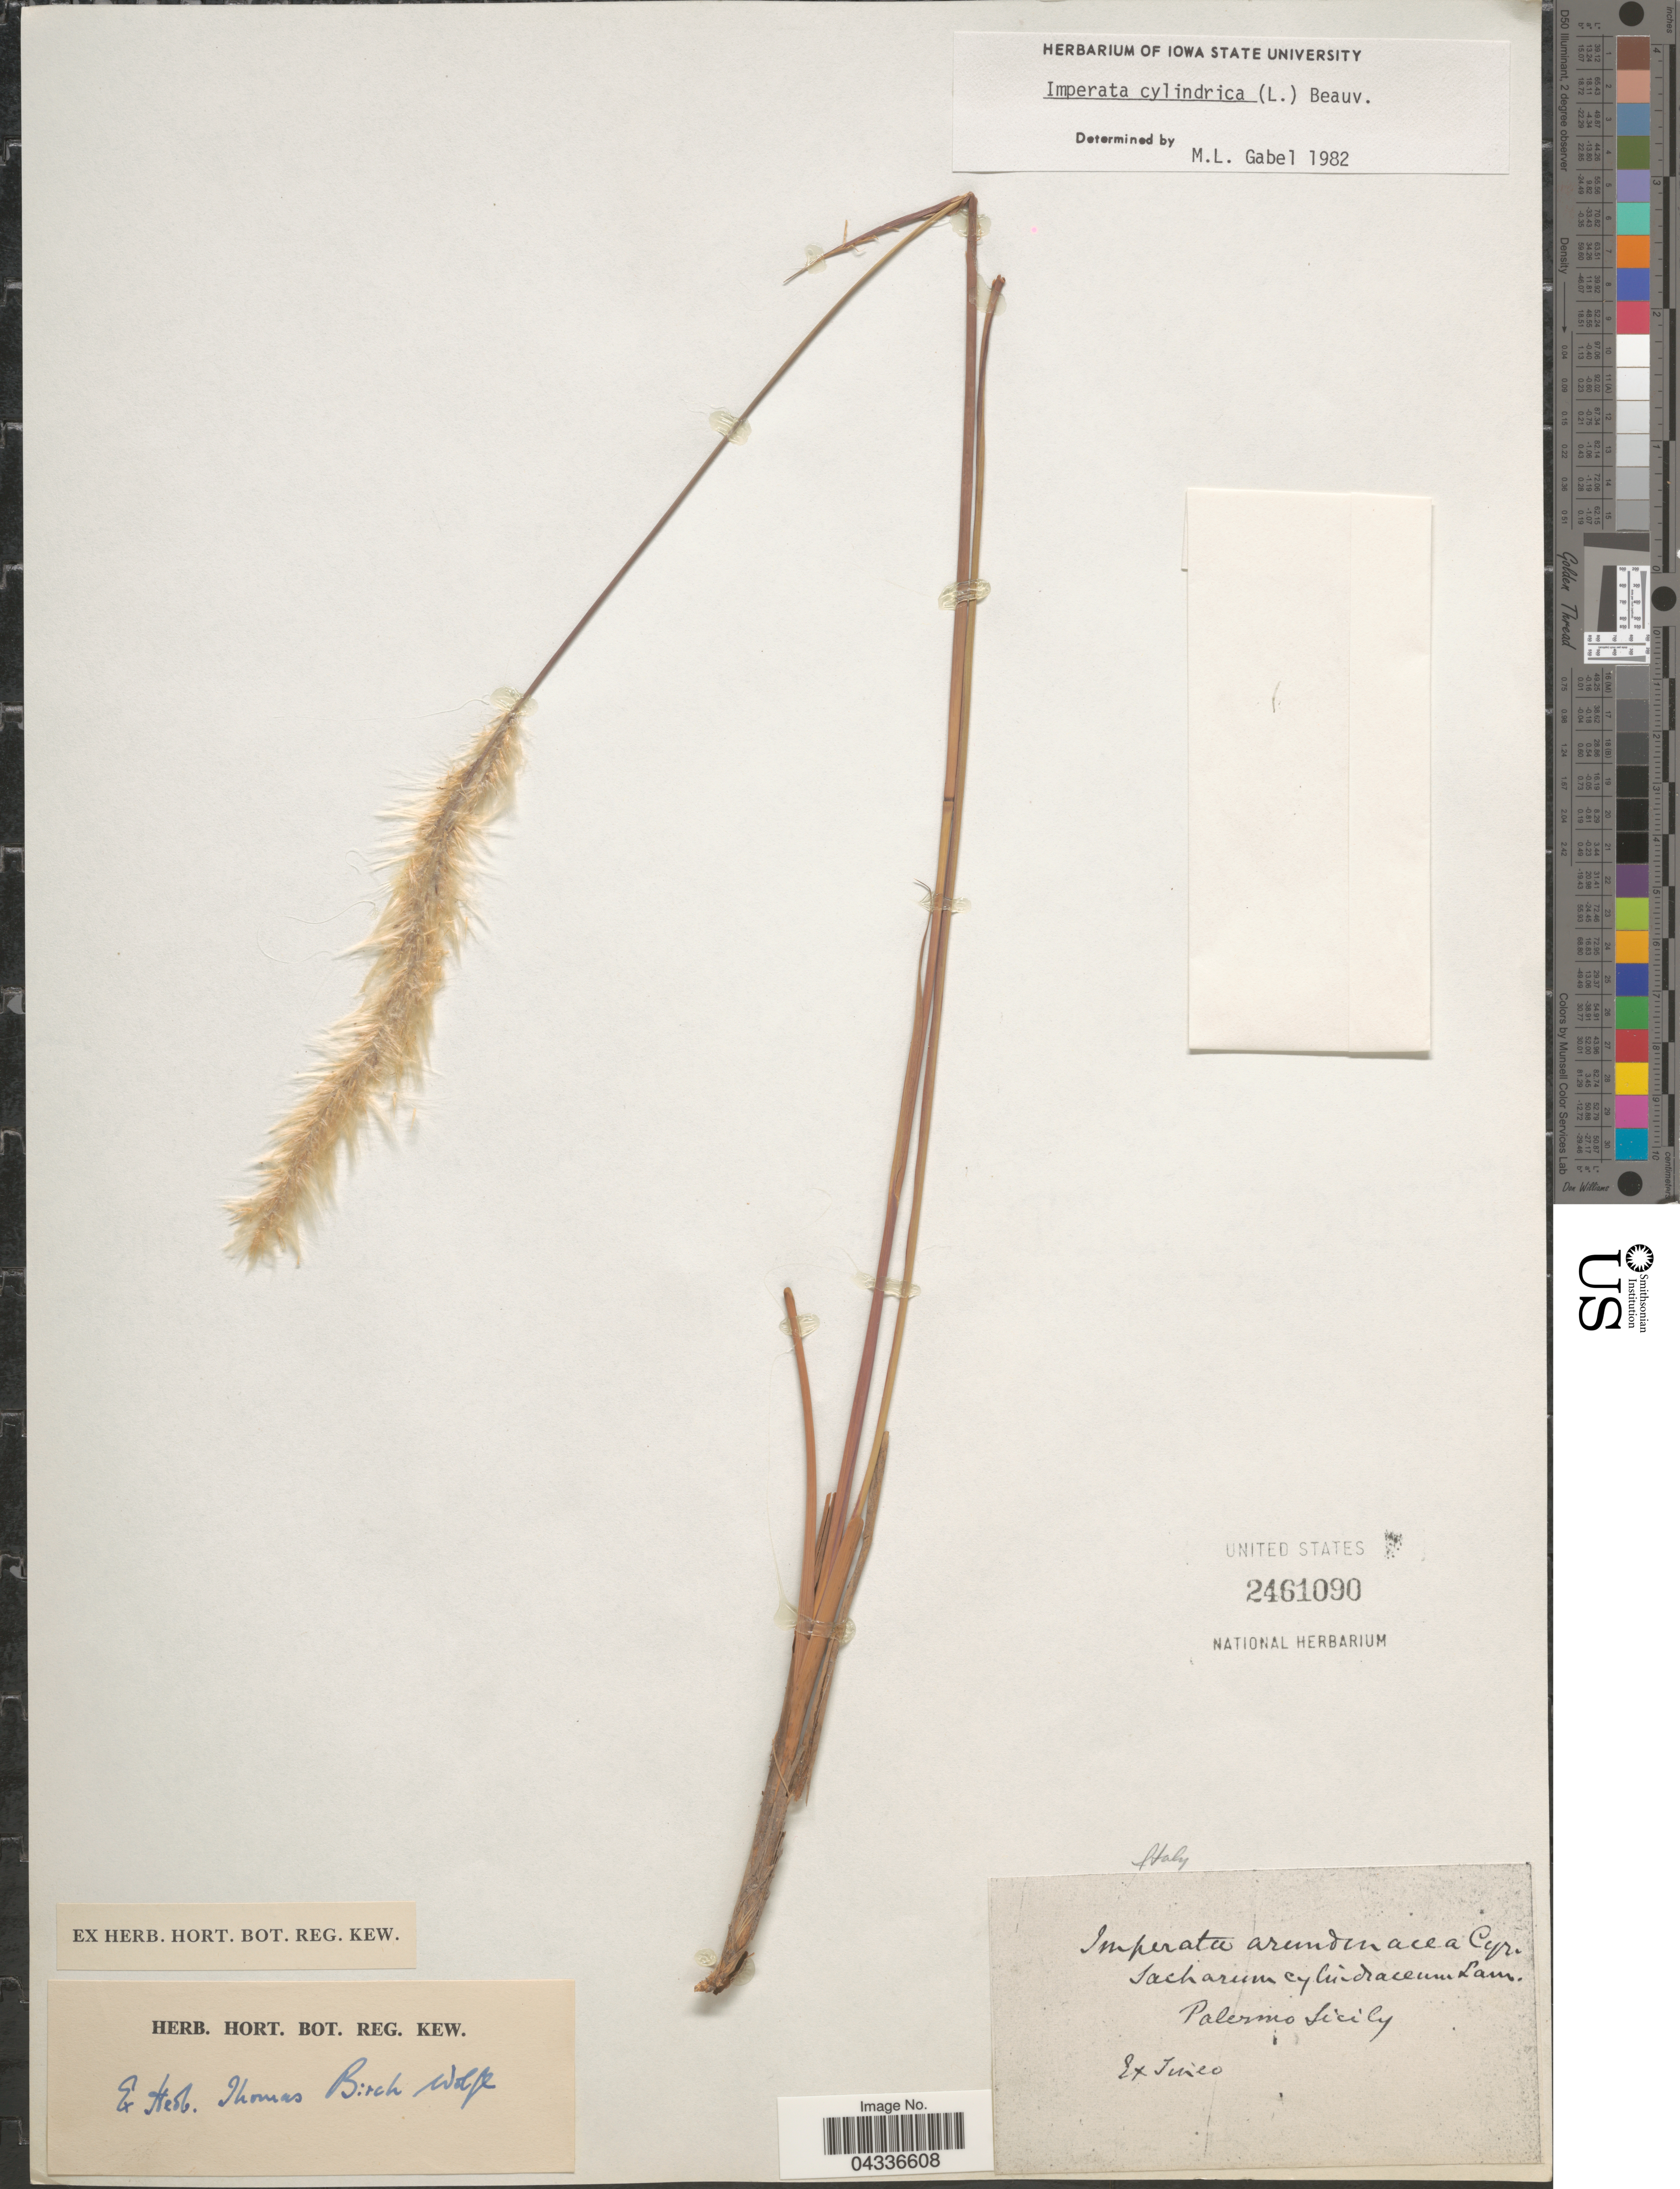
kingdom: Plantae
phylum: Tracheophyta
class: Liliopsida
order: Poales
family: Poaceae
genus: Imperata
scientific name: Imperata cylindrica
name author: (L.) P. Beauv.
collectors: Ex herb. Hort. Bot. Reg. Kew.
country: Italy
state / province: Siciliana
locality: Palermo Sicily.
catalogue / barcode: US 2461090